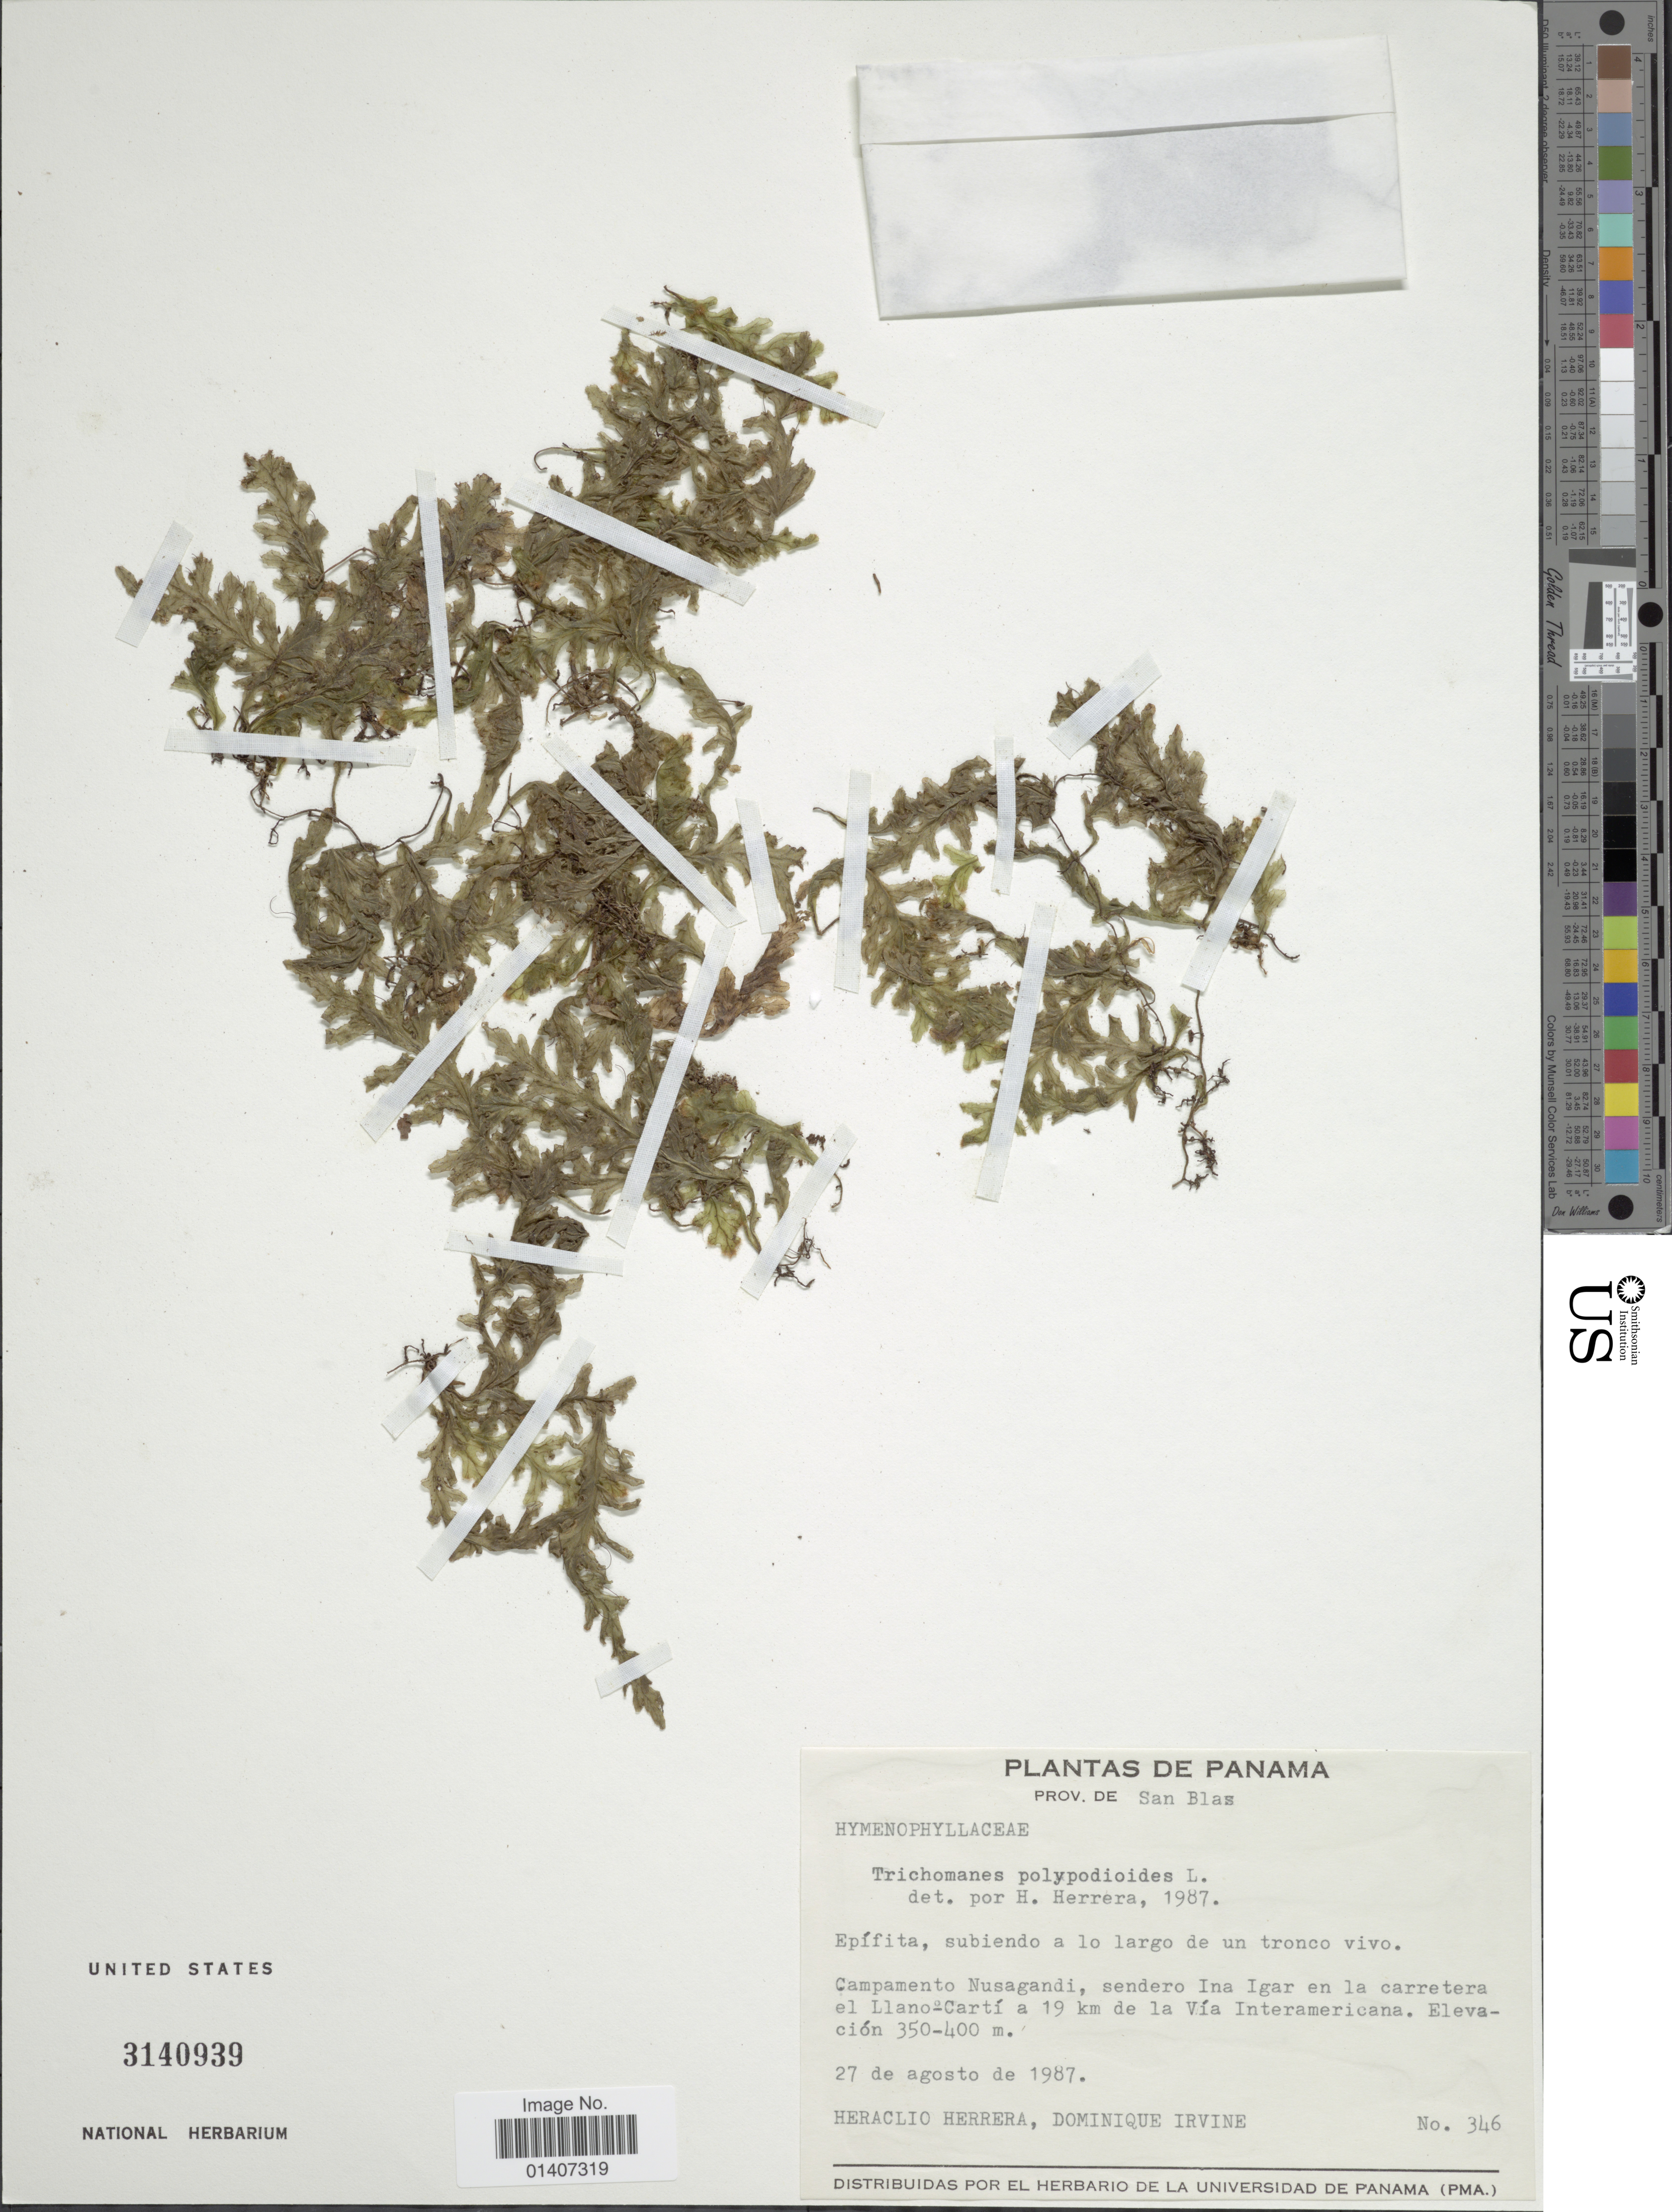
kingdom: Plantae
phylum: Tracheophyta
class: Polypodiopsida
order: Hymenophyllales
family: Hymenophyllaceae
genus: Trichomanes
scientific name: Trichomanes anadromum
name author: Rosenst.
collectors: H. Herrera & D. Irvine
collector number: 346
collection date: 1987-08-27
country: Panama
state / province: Kuna Yala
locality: Prov. de San Blas, Campamento Nusagandu, sendero Ina Igar en la Cerretera el llano-Cartí a 19km de la Via interamericana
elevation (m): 350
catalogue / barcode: US 3140939